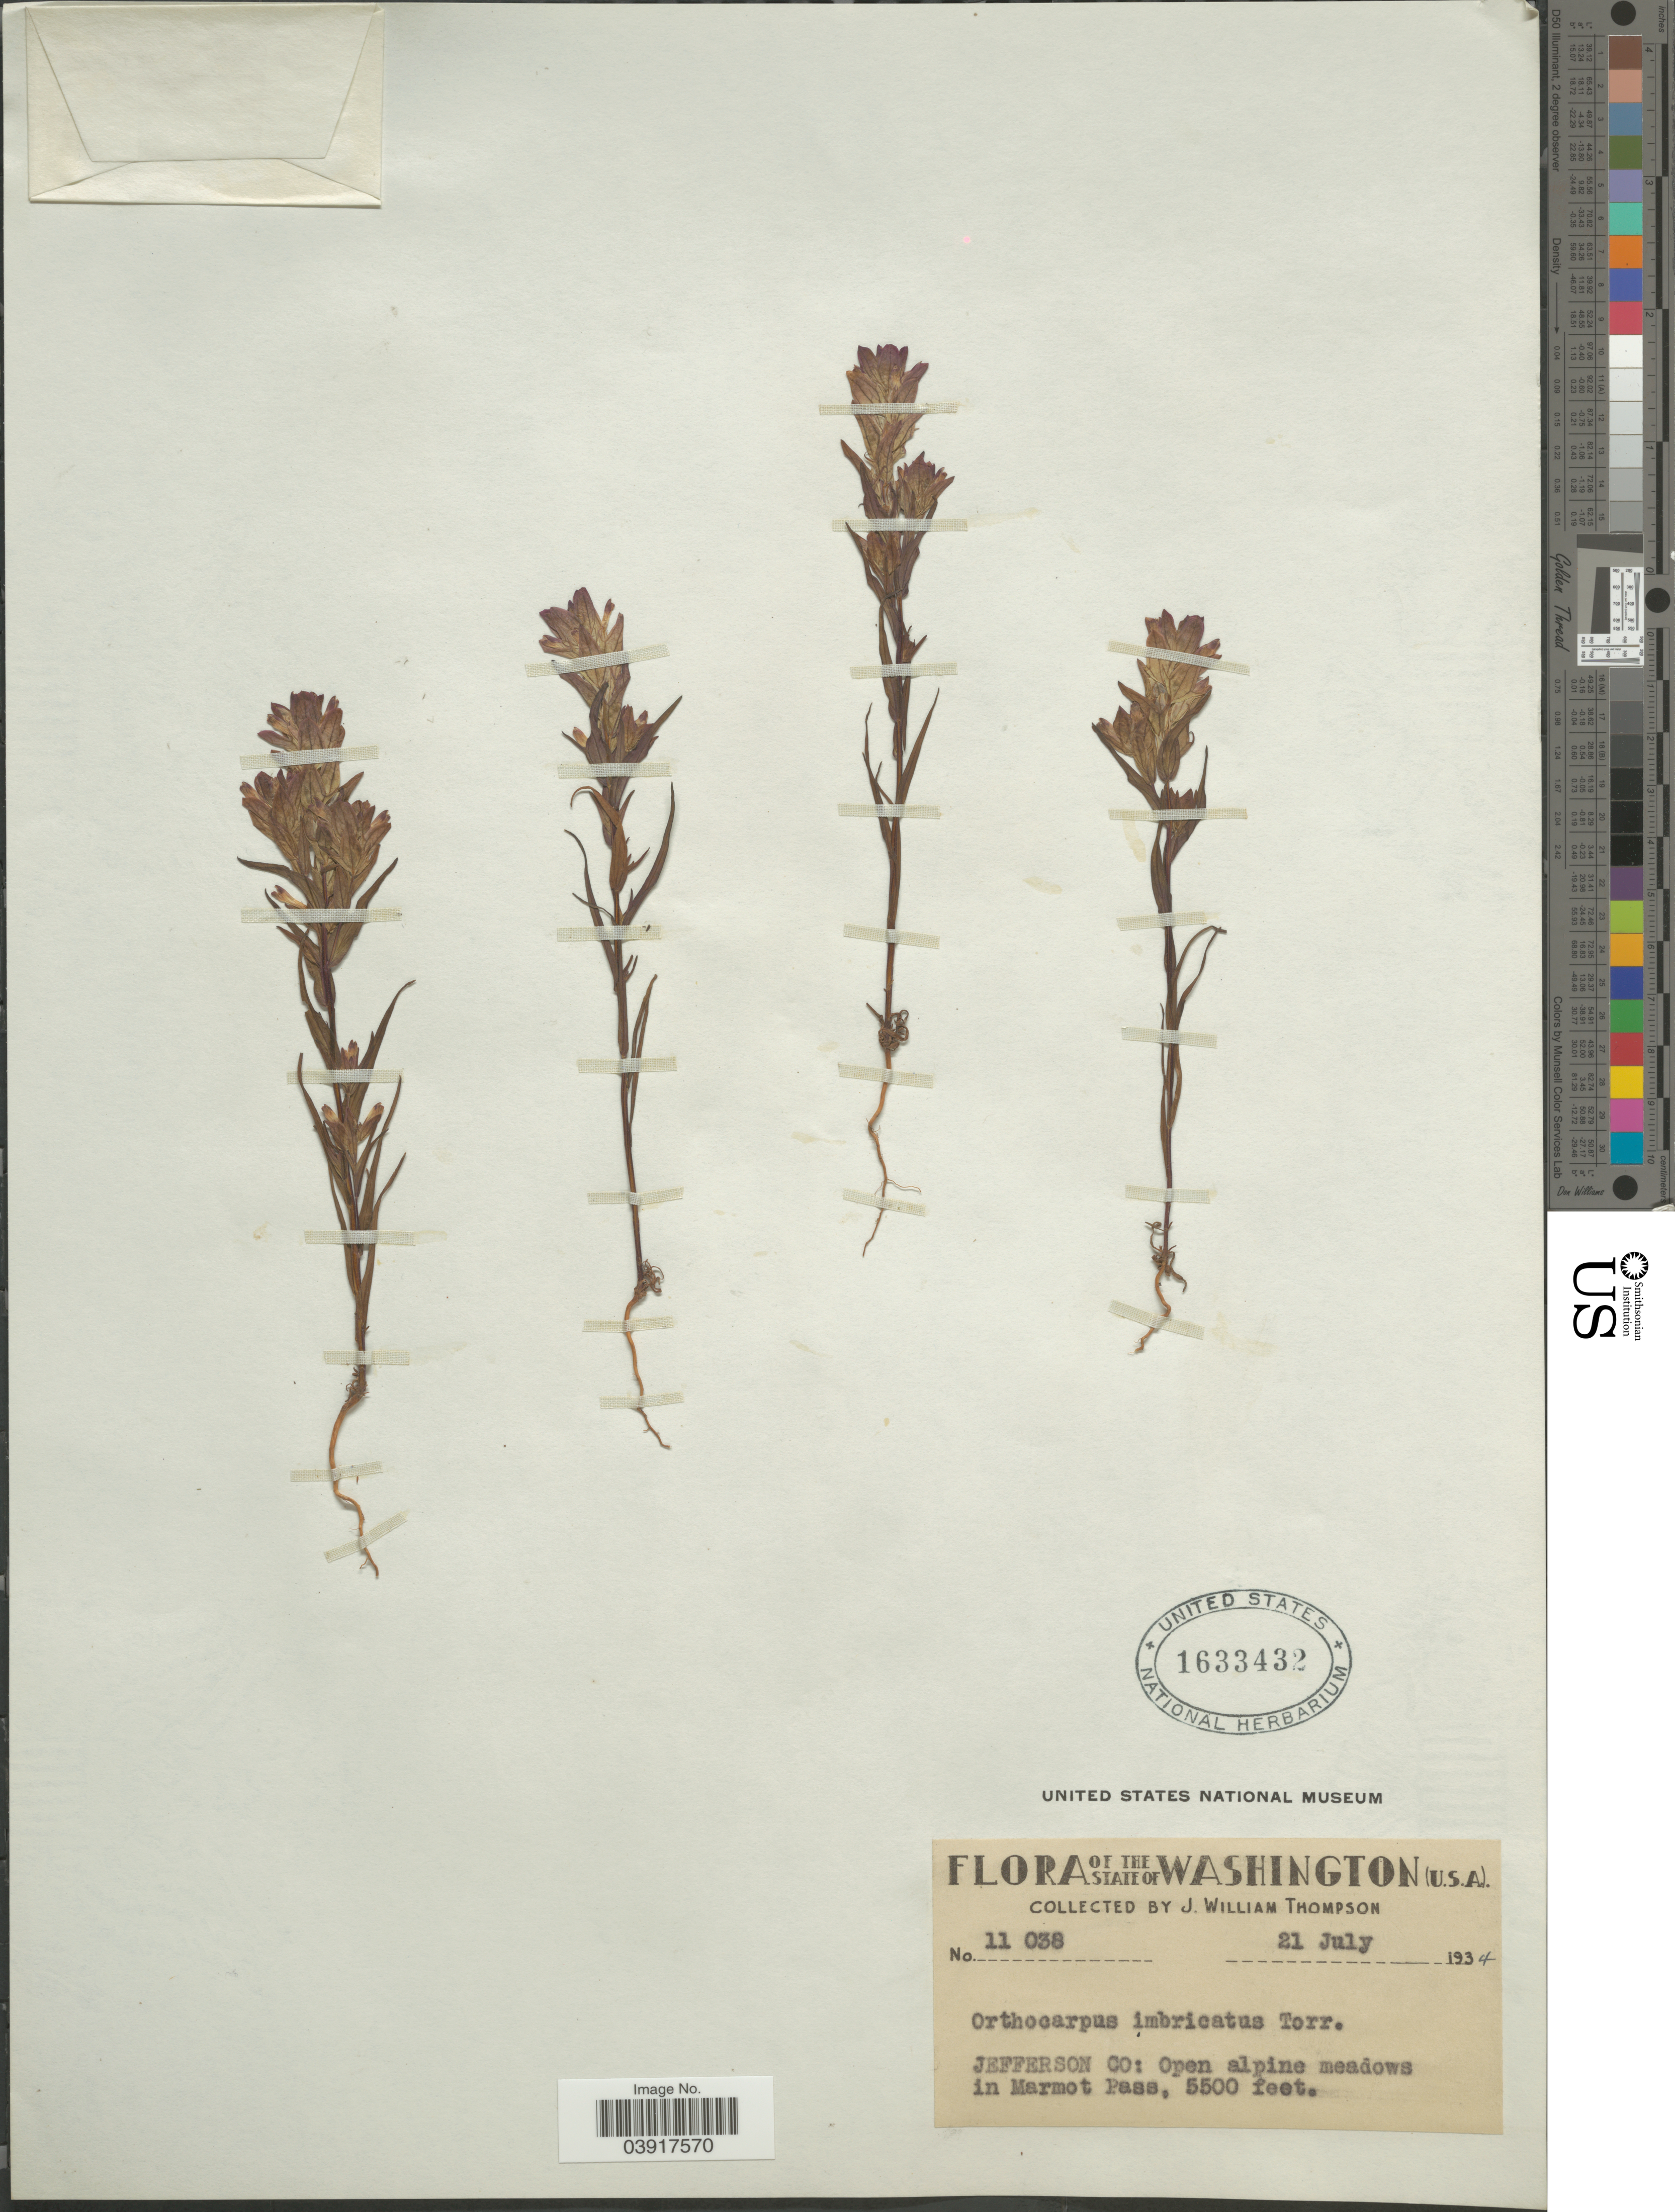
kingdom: Plantae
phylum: Tracheophyta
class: Magnoliopsida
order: Lamiales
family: Orobanchaceae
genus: Orthocarpus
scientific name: Orthocarpus imbricatus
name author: Torr. ex S. Watson in C. King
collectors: J. W. Thompson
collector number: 11038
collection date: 1934-07-21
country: United States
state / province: Washington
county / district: Jefferson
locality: Jefferson Co: Open alpine meadows in Marmot Pass.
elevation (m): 1676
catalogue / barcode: US 1633432